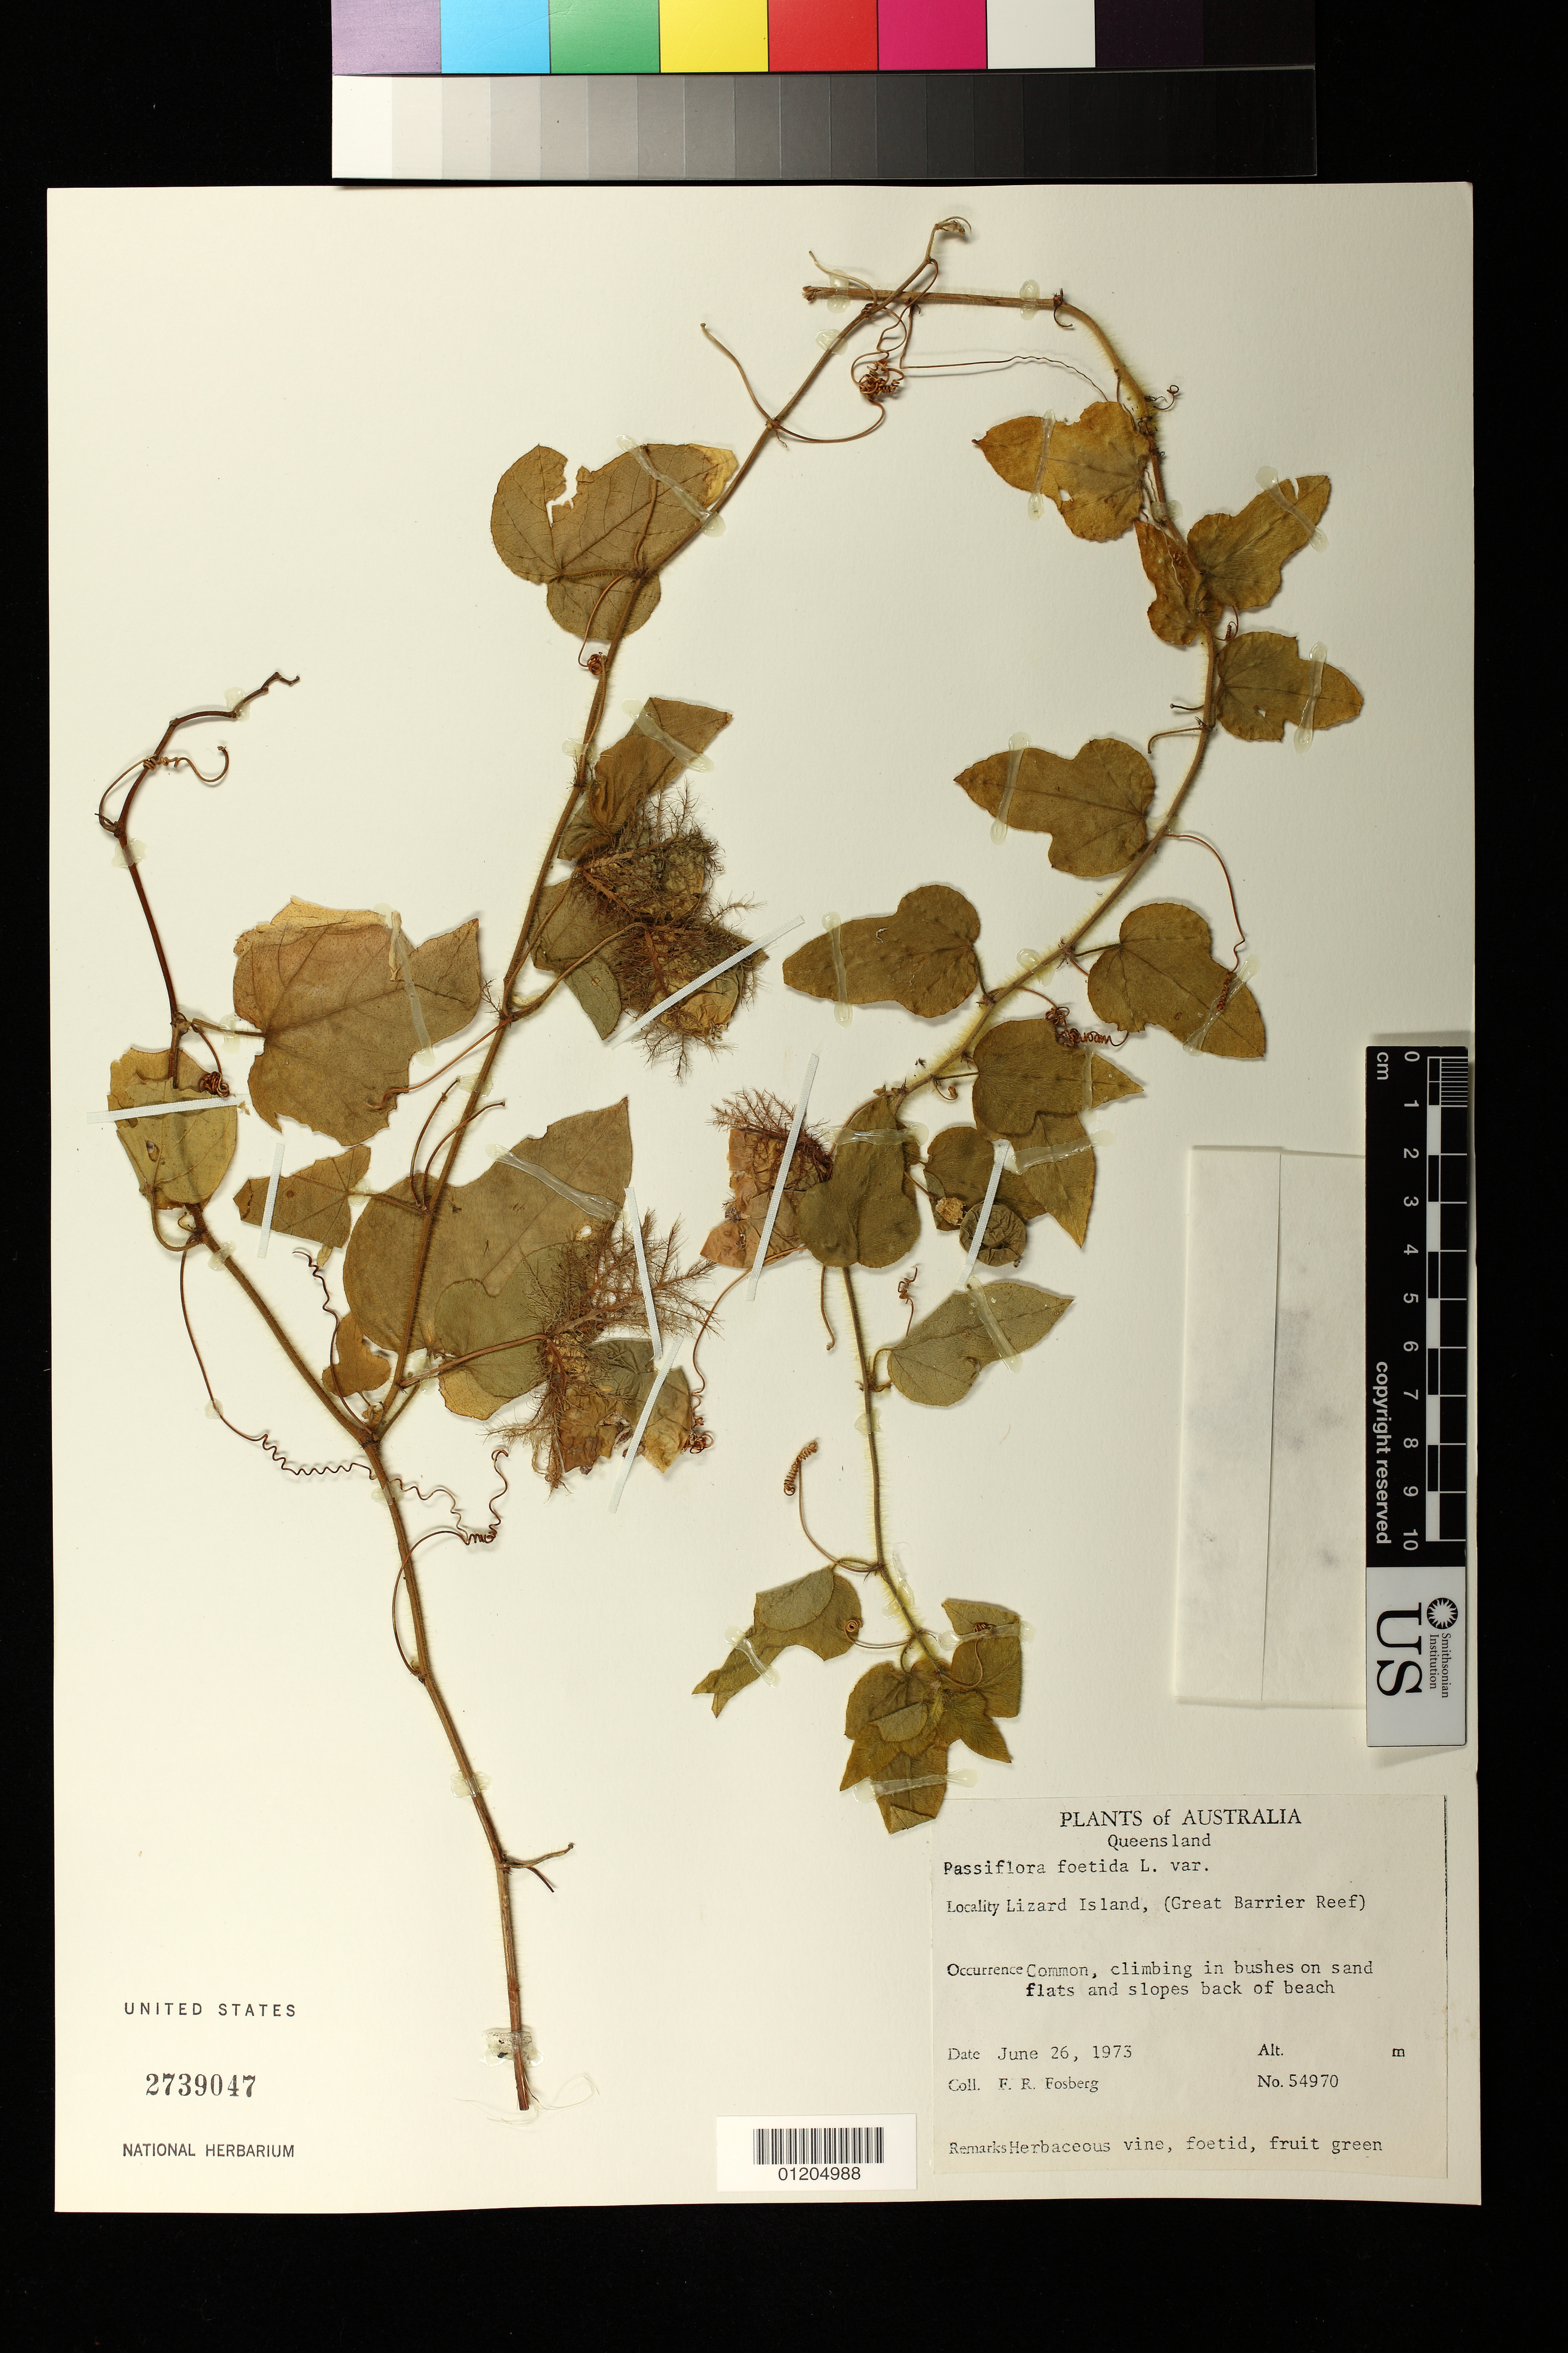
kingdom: Plantae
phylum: Tracheophyta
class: Magnoliopsida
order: Malpighiales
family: Passifloraceae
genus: Passiflora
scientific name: Passiflora foetida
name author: L.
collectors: F. R. Fosberg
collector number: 54970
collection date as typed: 26 Jun 1973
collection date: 1973-06-26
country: Australia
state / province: Queensland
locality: Lizard Island, (Great Barrier Reef).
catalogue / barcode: US 2739047